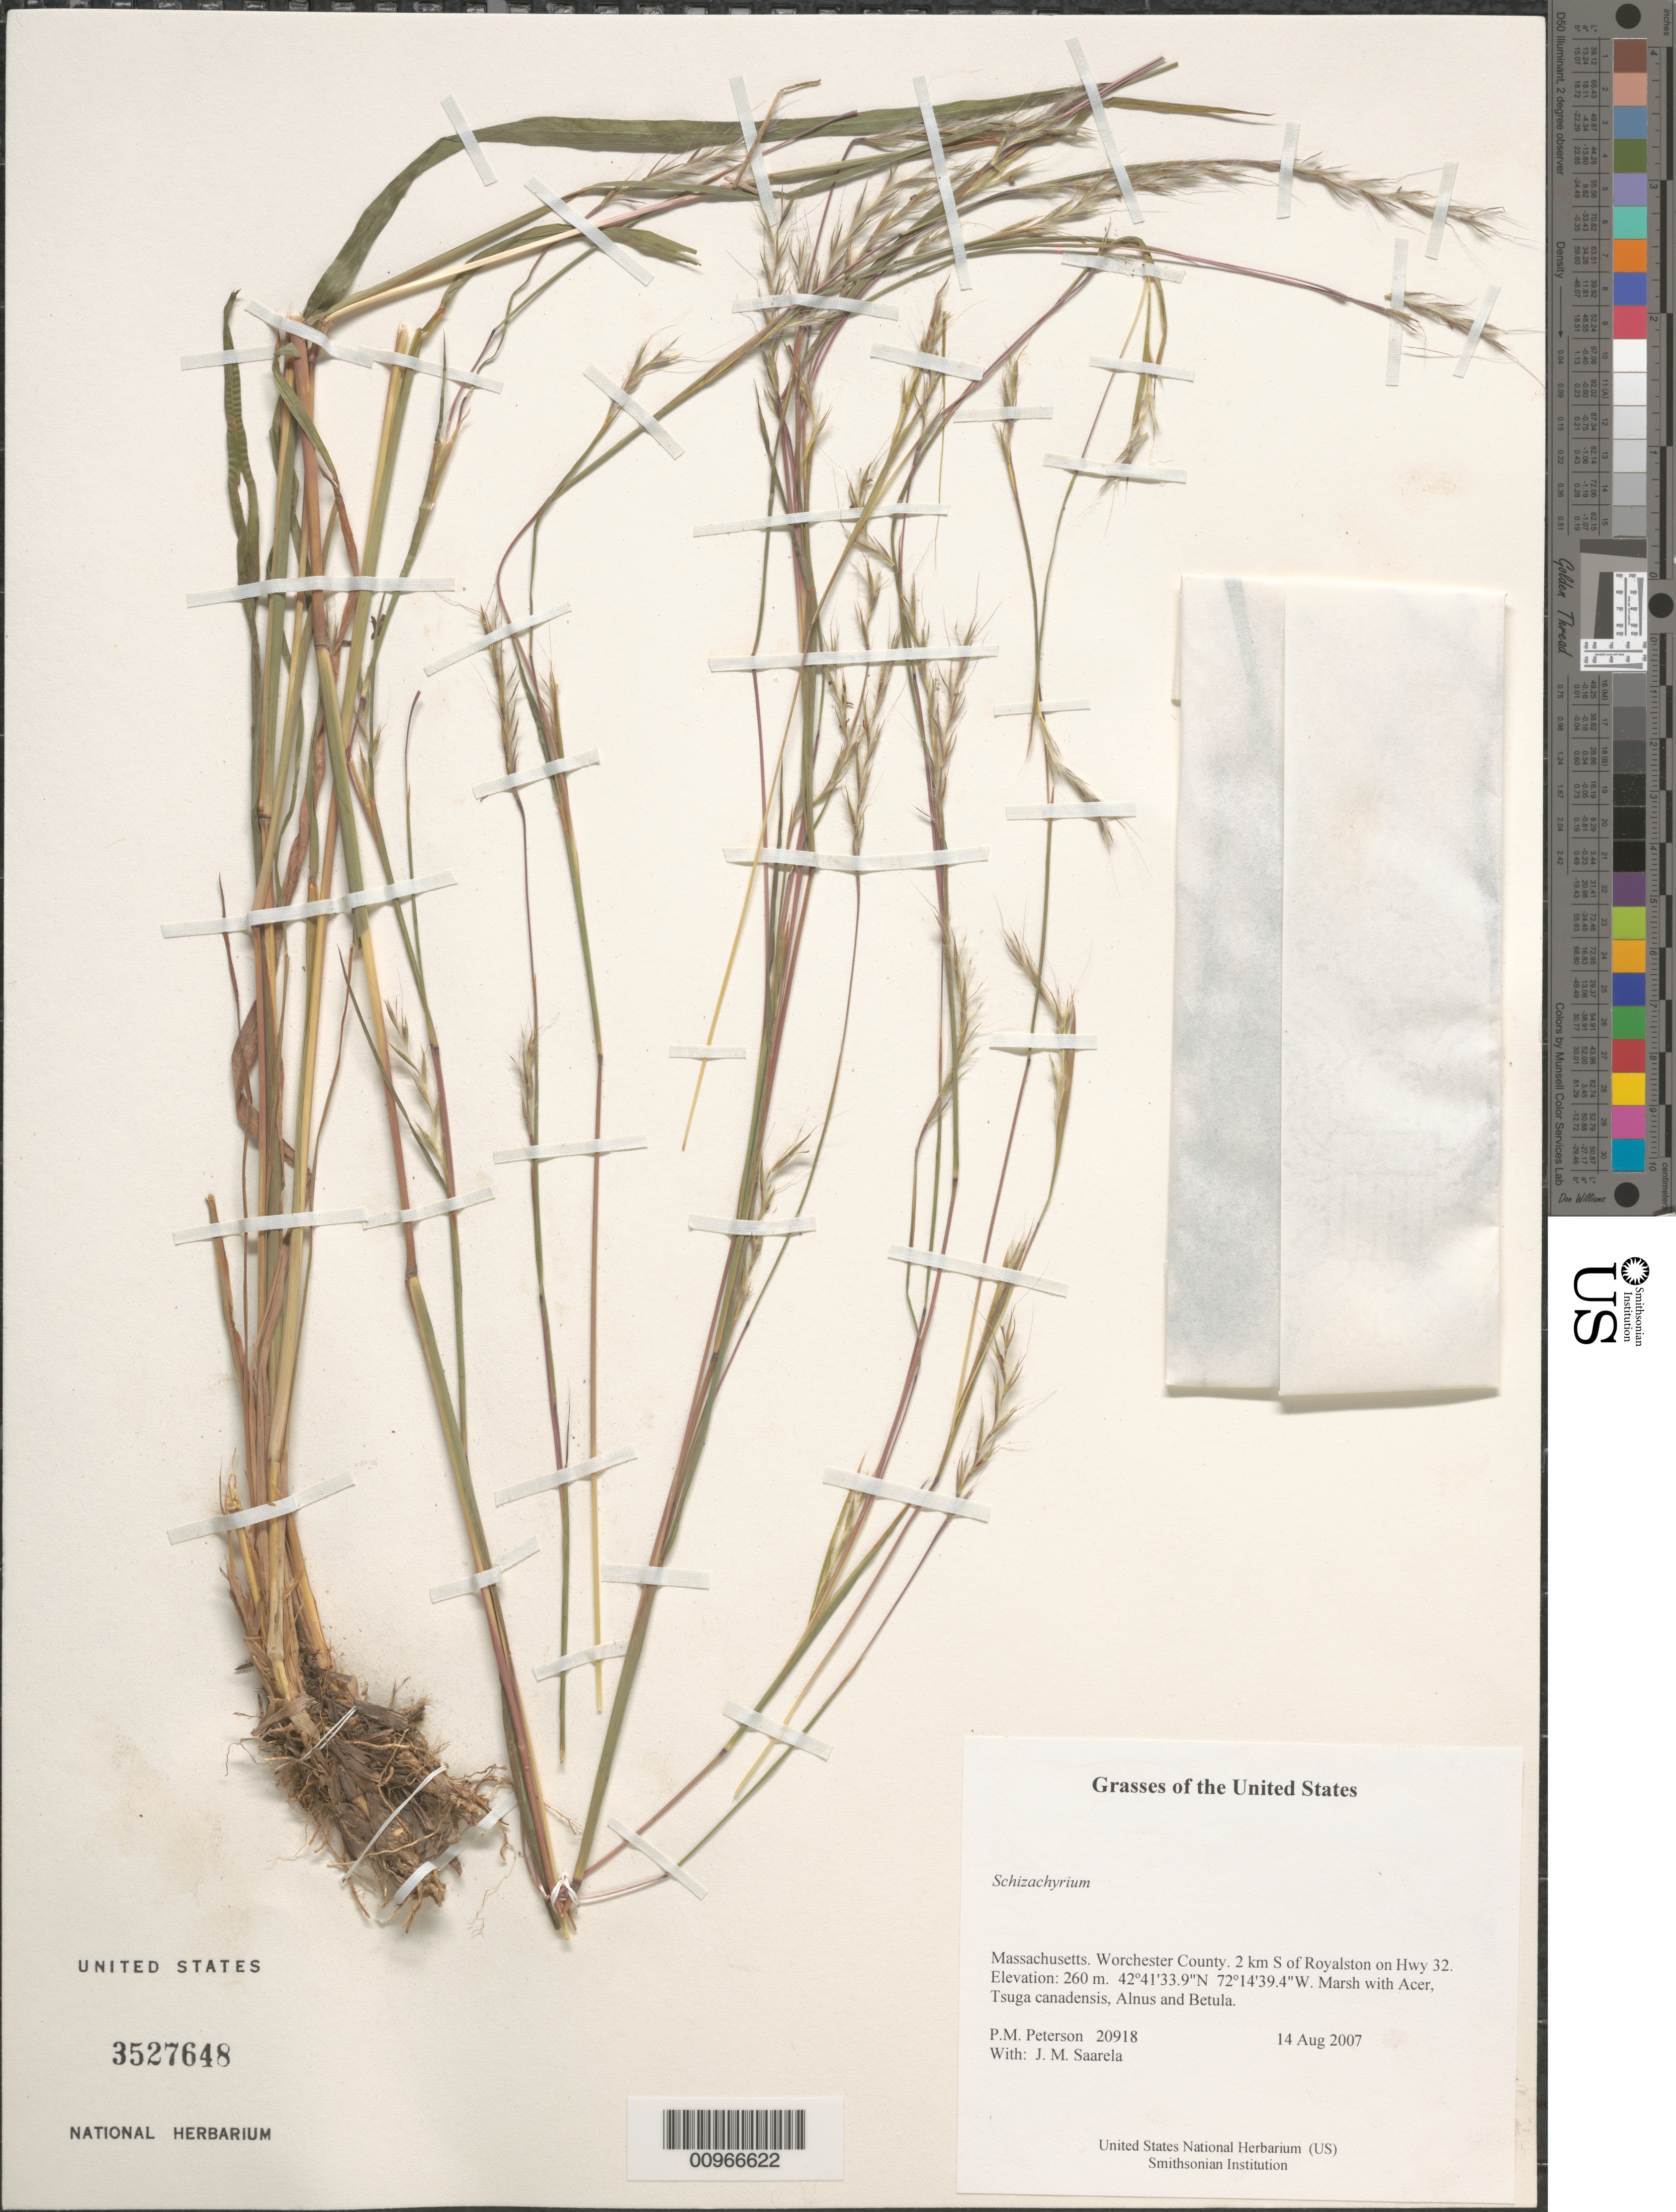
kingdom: Plantae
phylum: Tracheophyta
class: Liliopsida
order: Poales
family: Poaceae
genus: Schizachyrium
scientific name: Schizachyrium sp.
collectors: P. M. Peterson & J. Saarela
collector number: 20918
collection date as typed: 14 Aug 2007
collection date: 2007-08-14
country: United States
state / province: Massachusetts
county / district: Worchester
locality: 2 km S of Royalston on Hwy 32.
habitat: Marsh with Acer, Tsuga canadensis, Alnus and Betula.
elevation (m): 260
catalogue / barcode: US 3527648